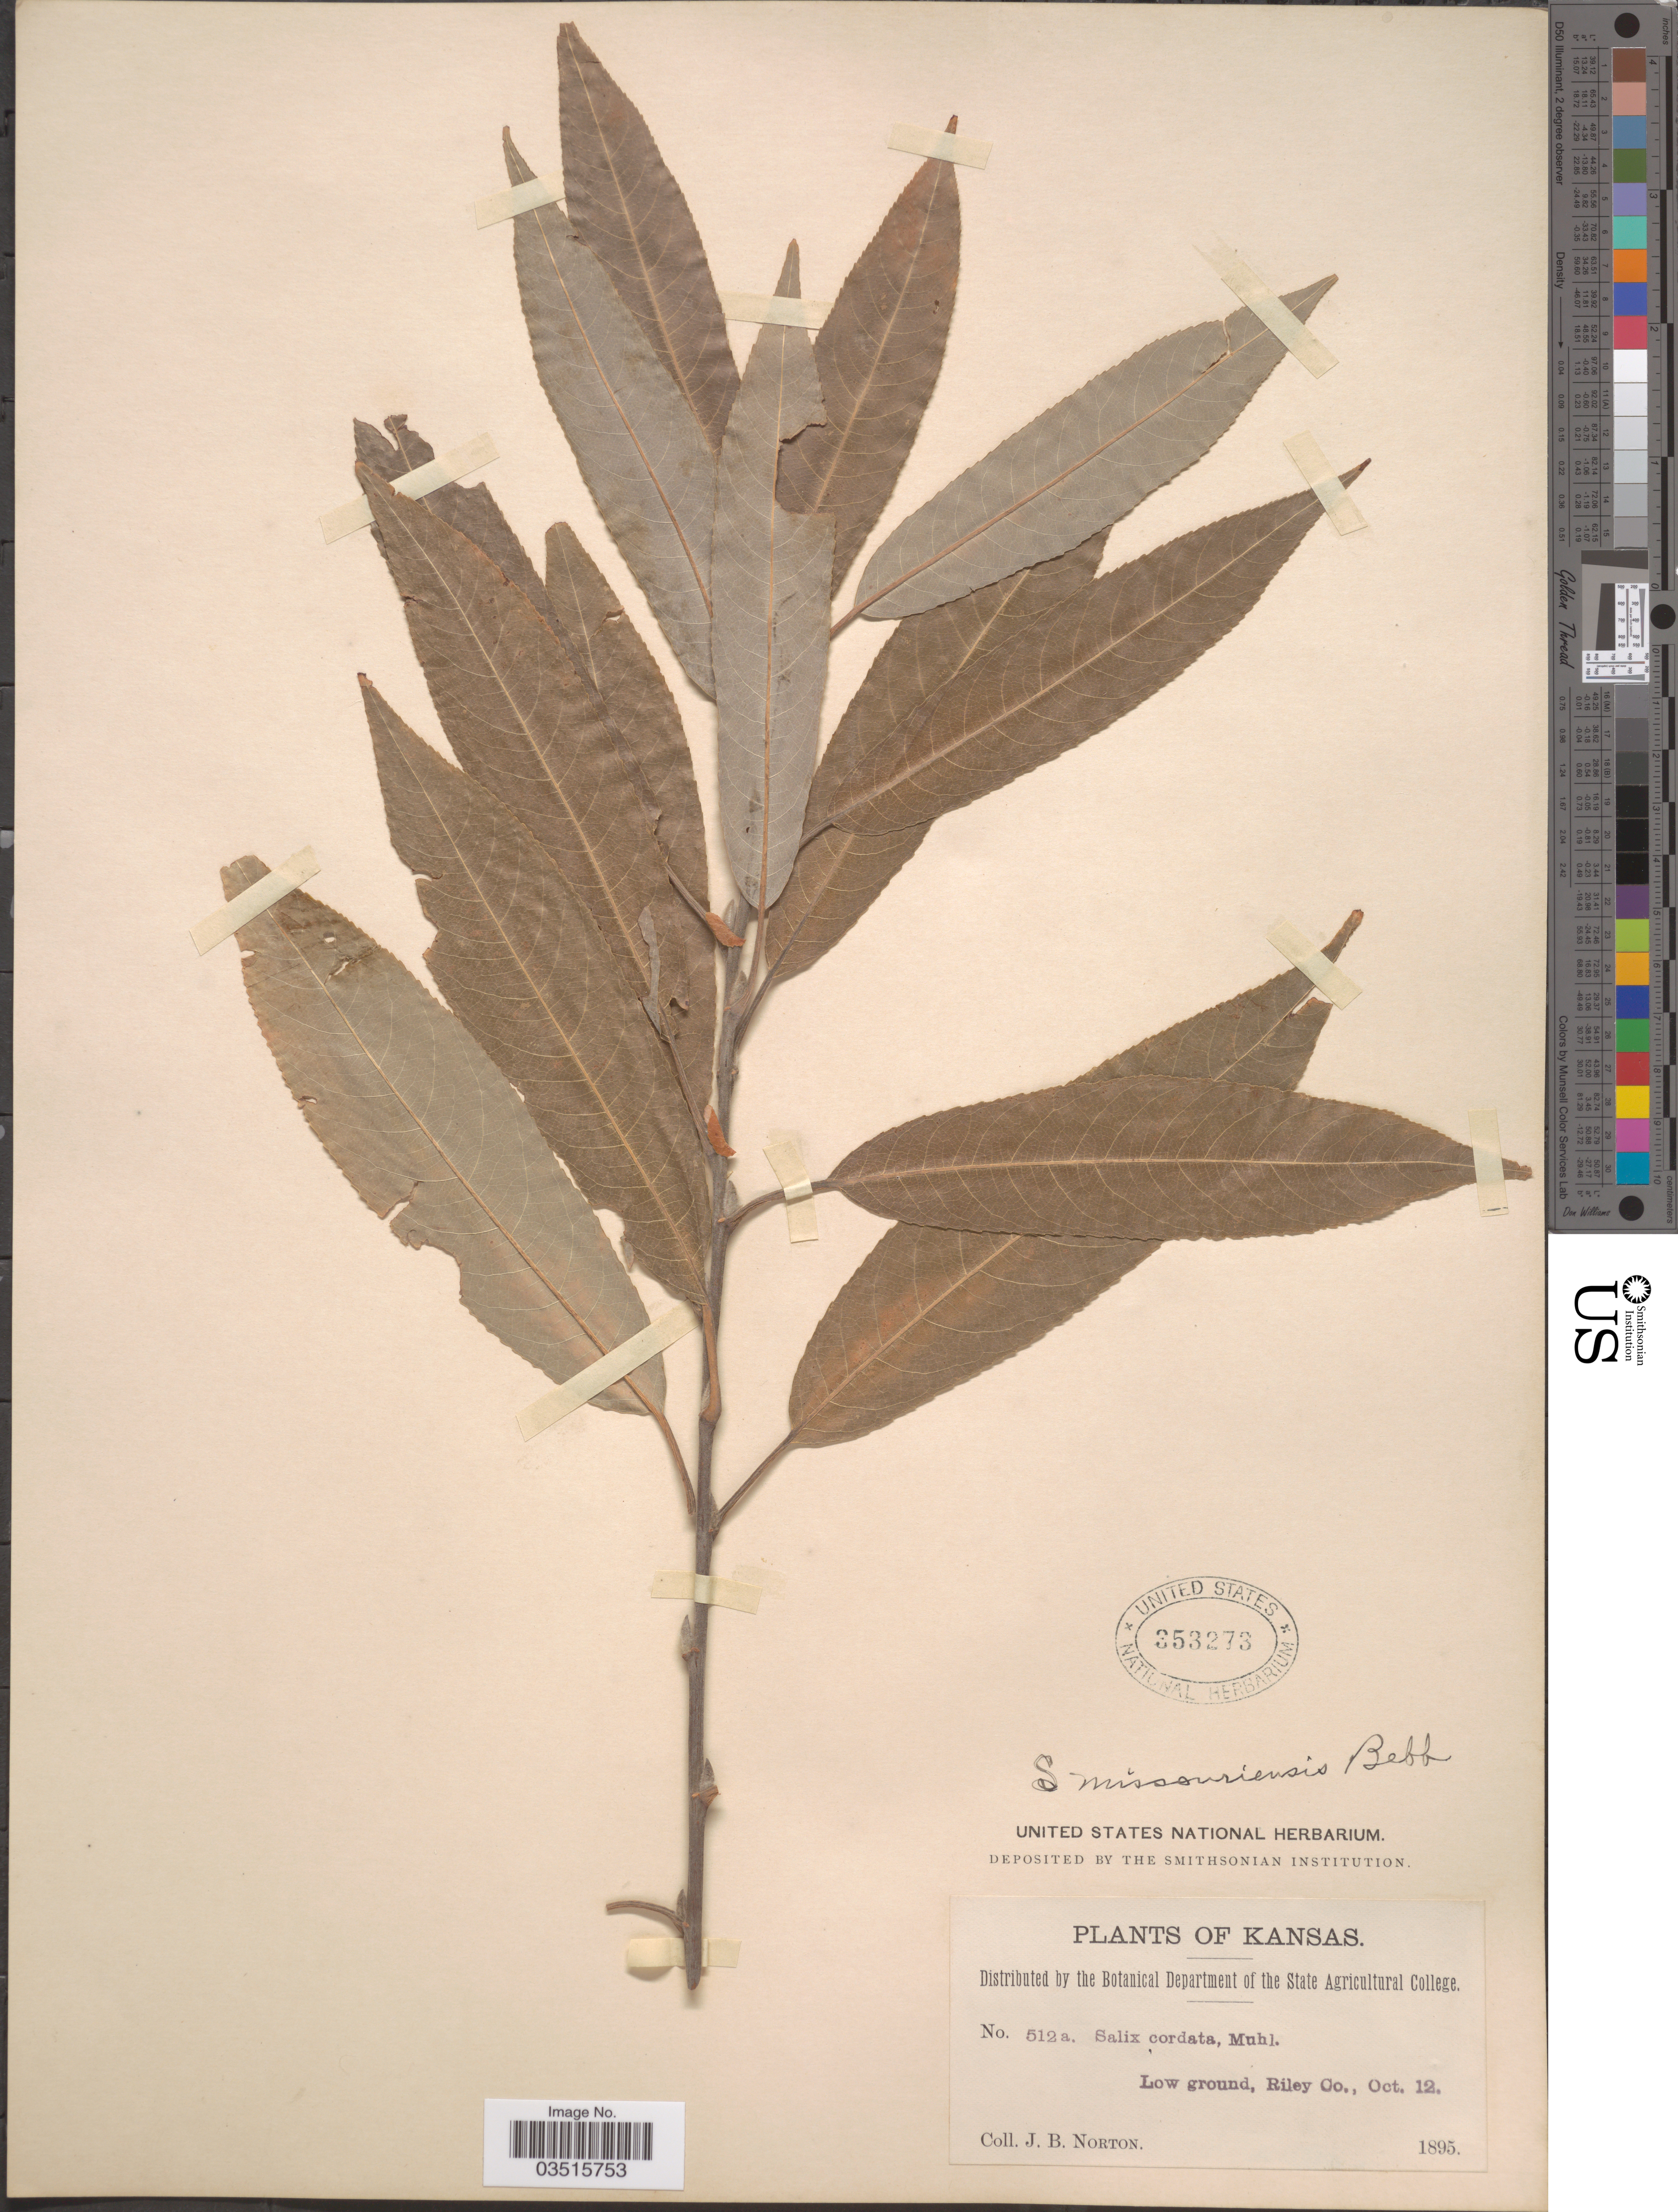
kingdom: Plantae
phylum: Tracheophyta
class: Magnoliopsida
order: Malpighiales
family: Salicaceae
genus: Salix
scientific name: Salix missouriensis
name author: Bebb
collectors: J. B. Norton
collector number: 512a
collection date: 1895-10-12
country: United States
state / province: Kansas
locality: Low ground, Riley Co.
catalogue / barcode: US 353273